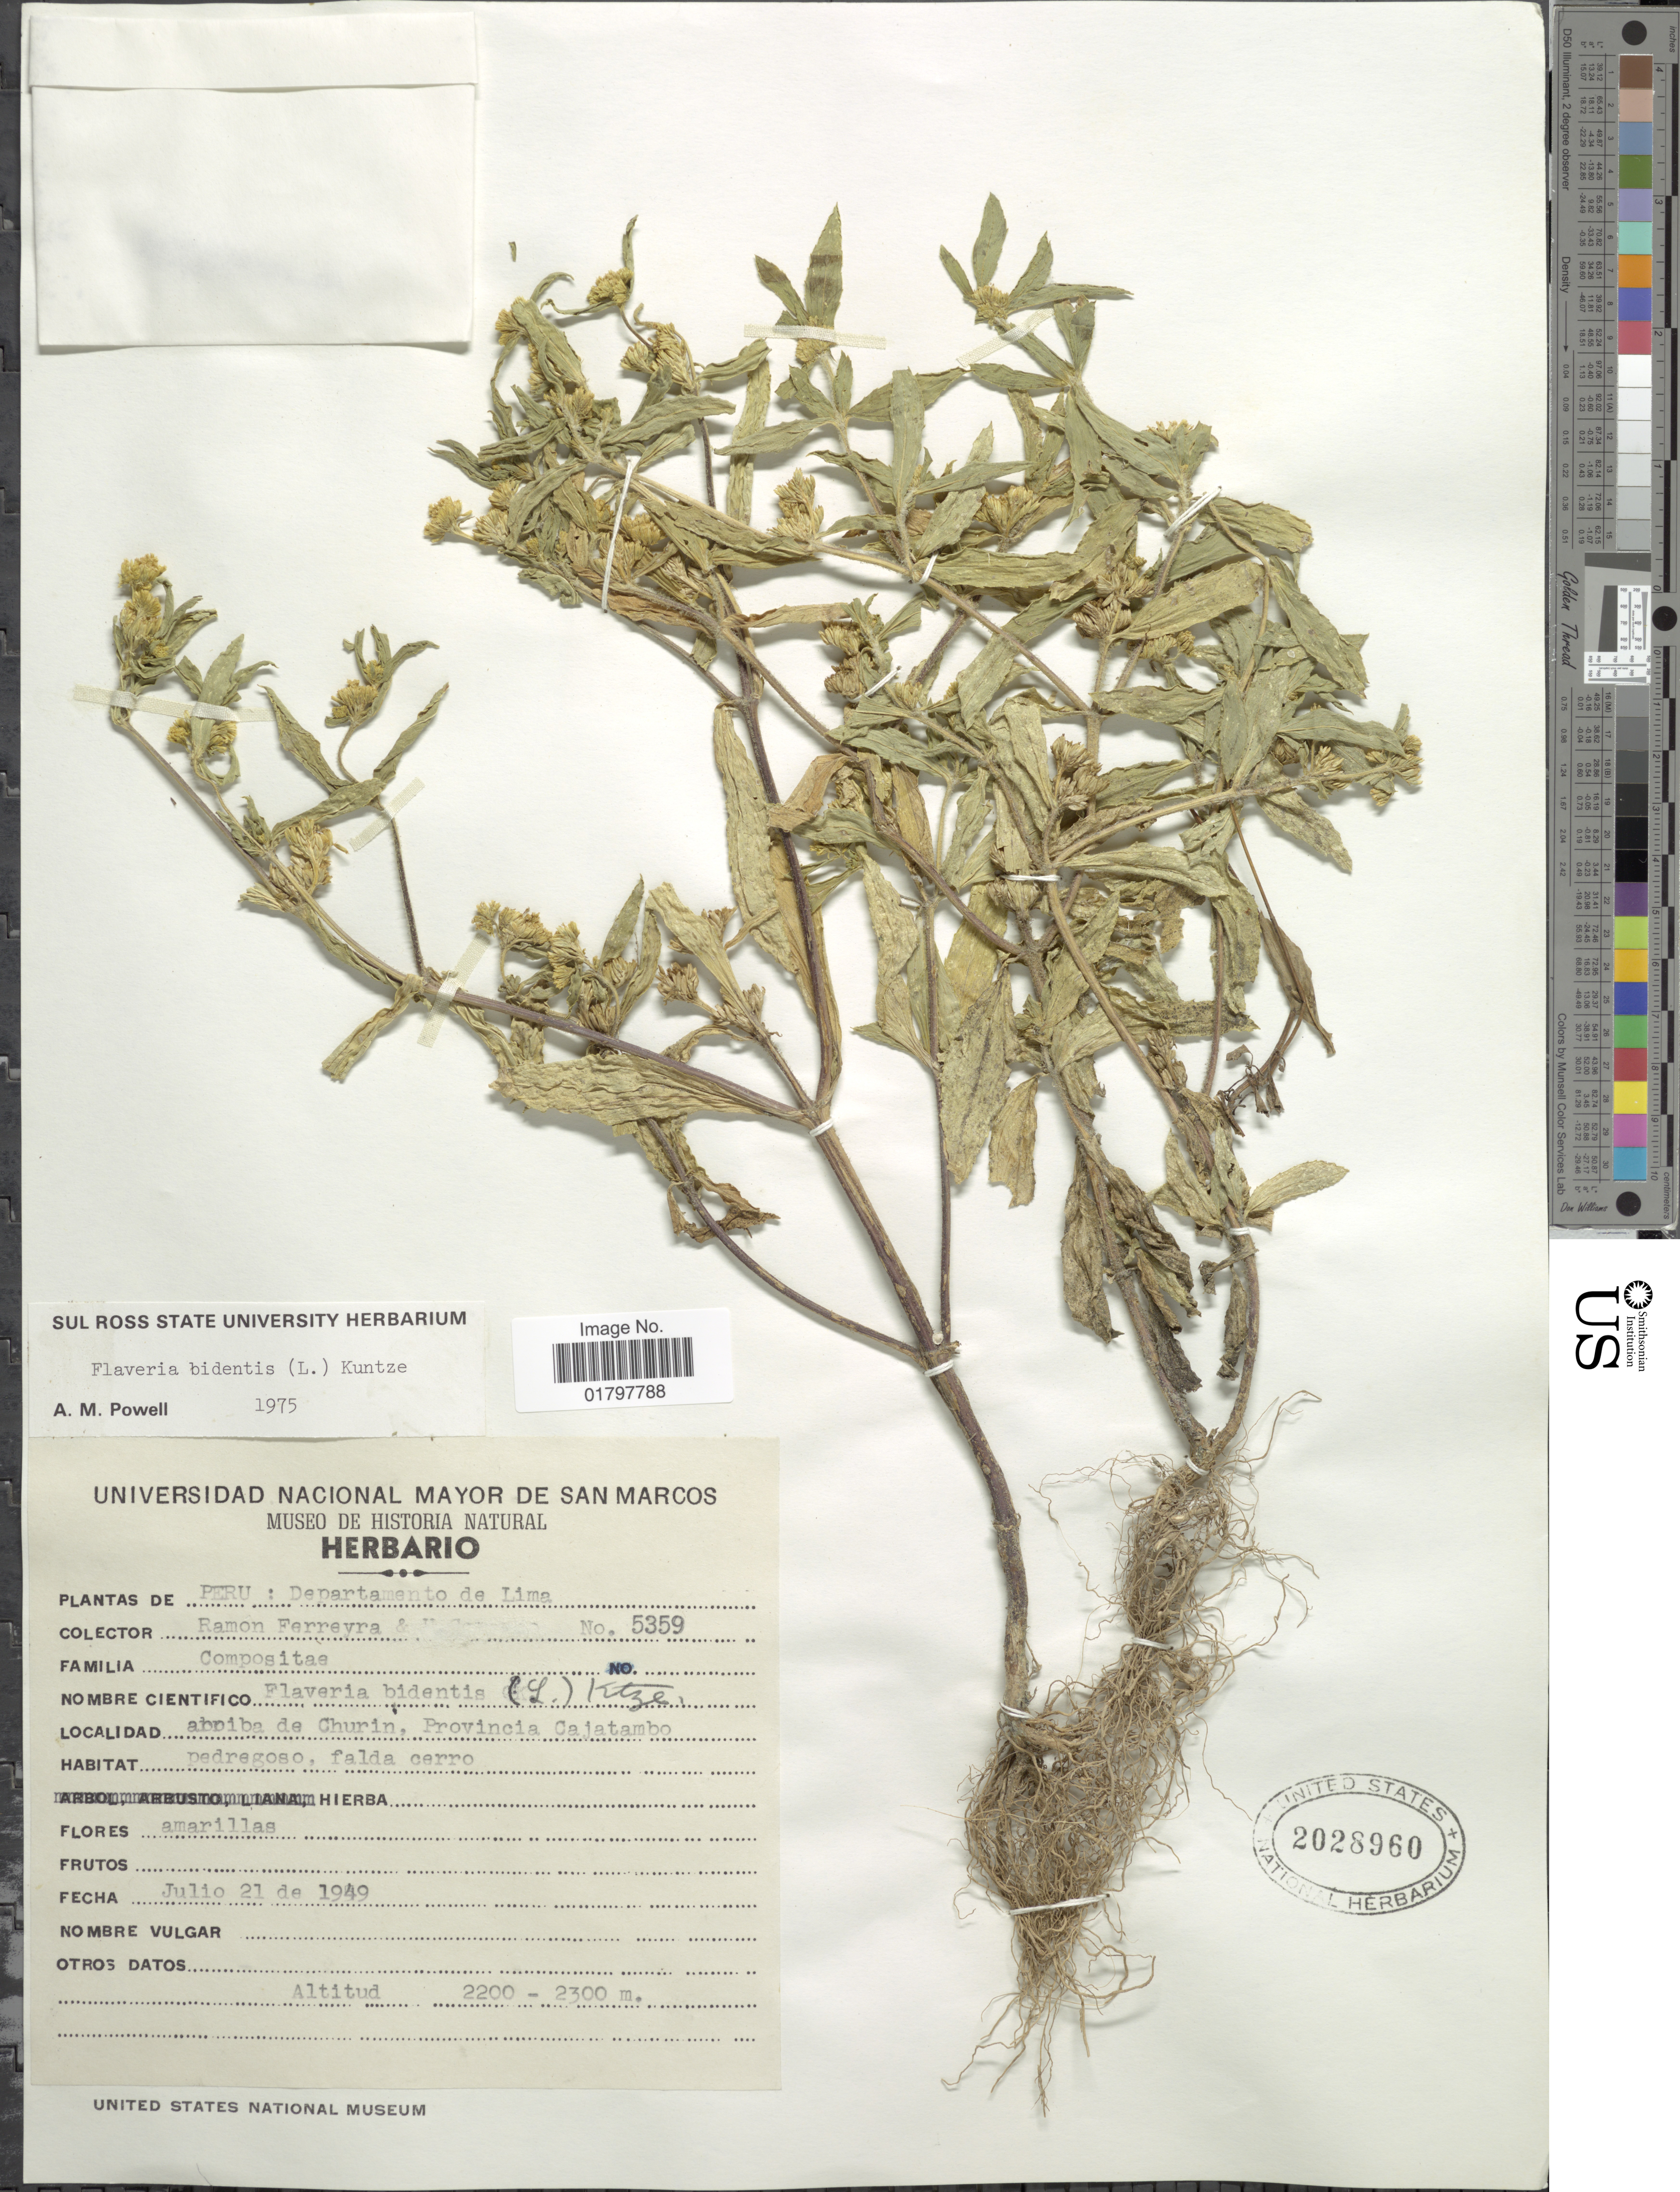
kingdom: Plantae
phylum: Tracheophyta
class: Magnoliopsida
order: Asterales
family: Asteraceae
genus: Flaveria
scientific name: Flaveria bidentis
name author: (L.) Kuntze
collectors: R. A. Ferreyra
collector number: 5359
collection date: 1949-07-21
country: Peru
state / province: Lima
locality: Peru: Departamento de Lima. Arriba de Churin, Provincia Cajatambo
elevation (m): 2200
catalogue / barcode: US 2028960